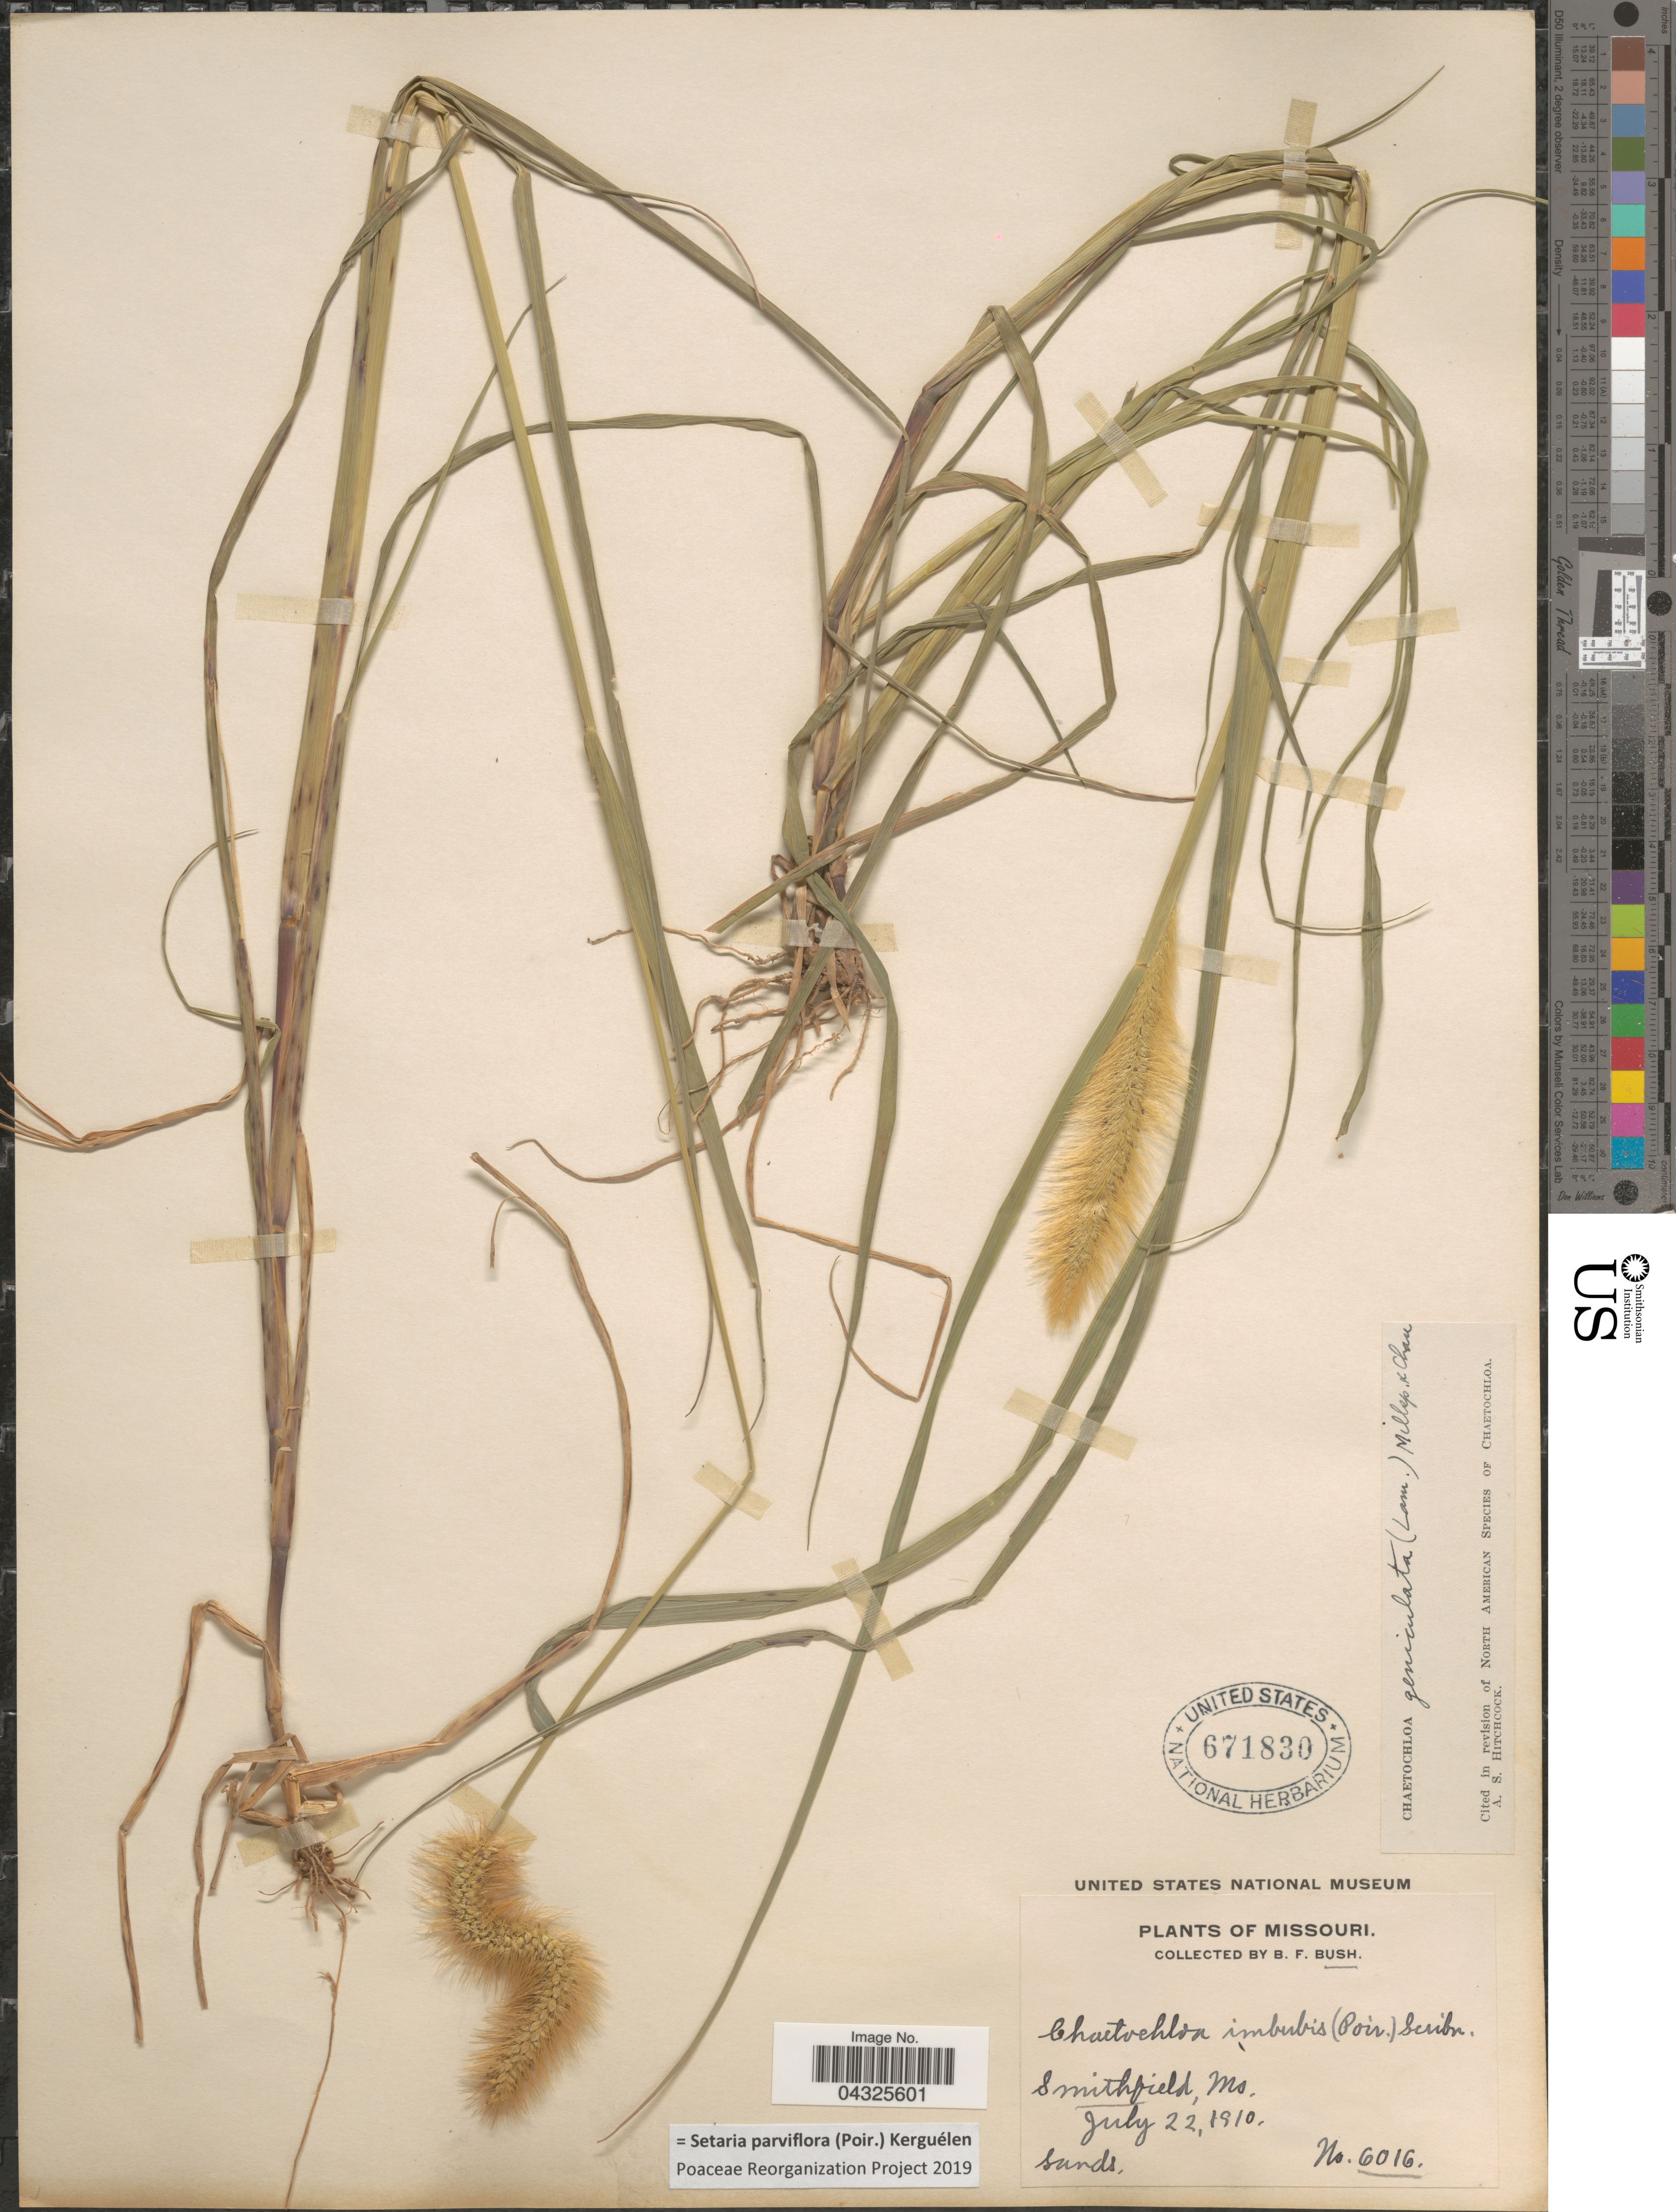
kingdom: Plantae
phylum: Tracheophyta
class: Liliopsida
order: Poales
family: Poaceae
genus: Setaria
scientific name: Setaria parviflora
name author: (Poir.) Kerguélen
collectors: B. F. Bush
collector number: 6016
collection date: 1910-07-22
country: United States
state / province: Missouri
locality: Smithfield.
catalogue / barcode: US 671830